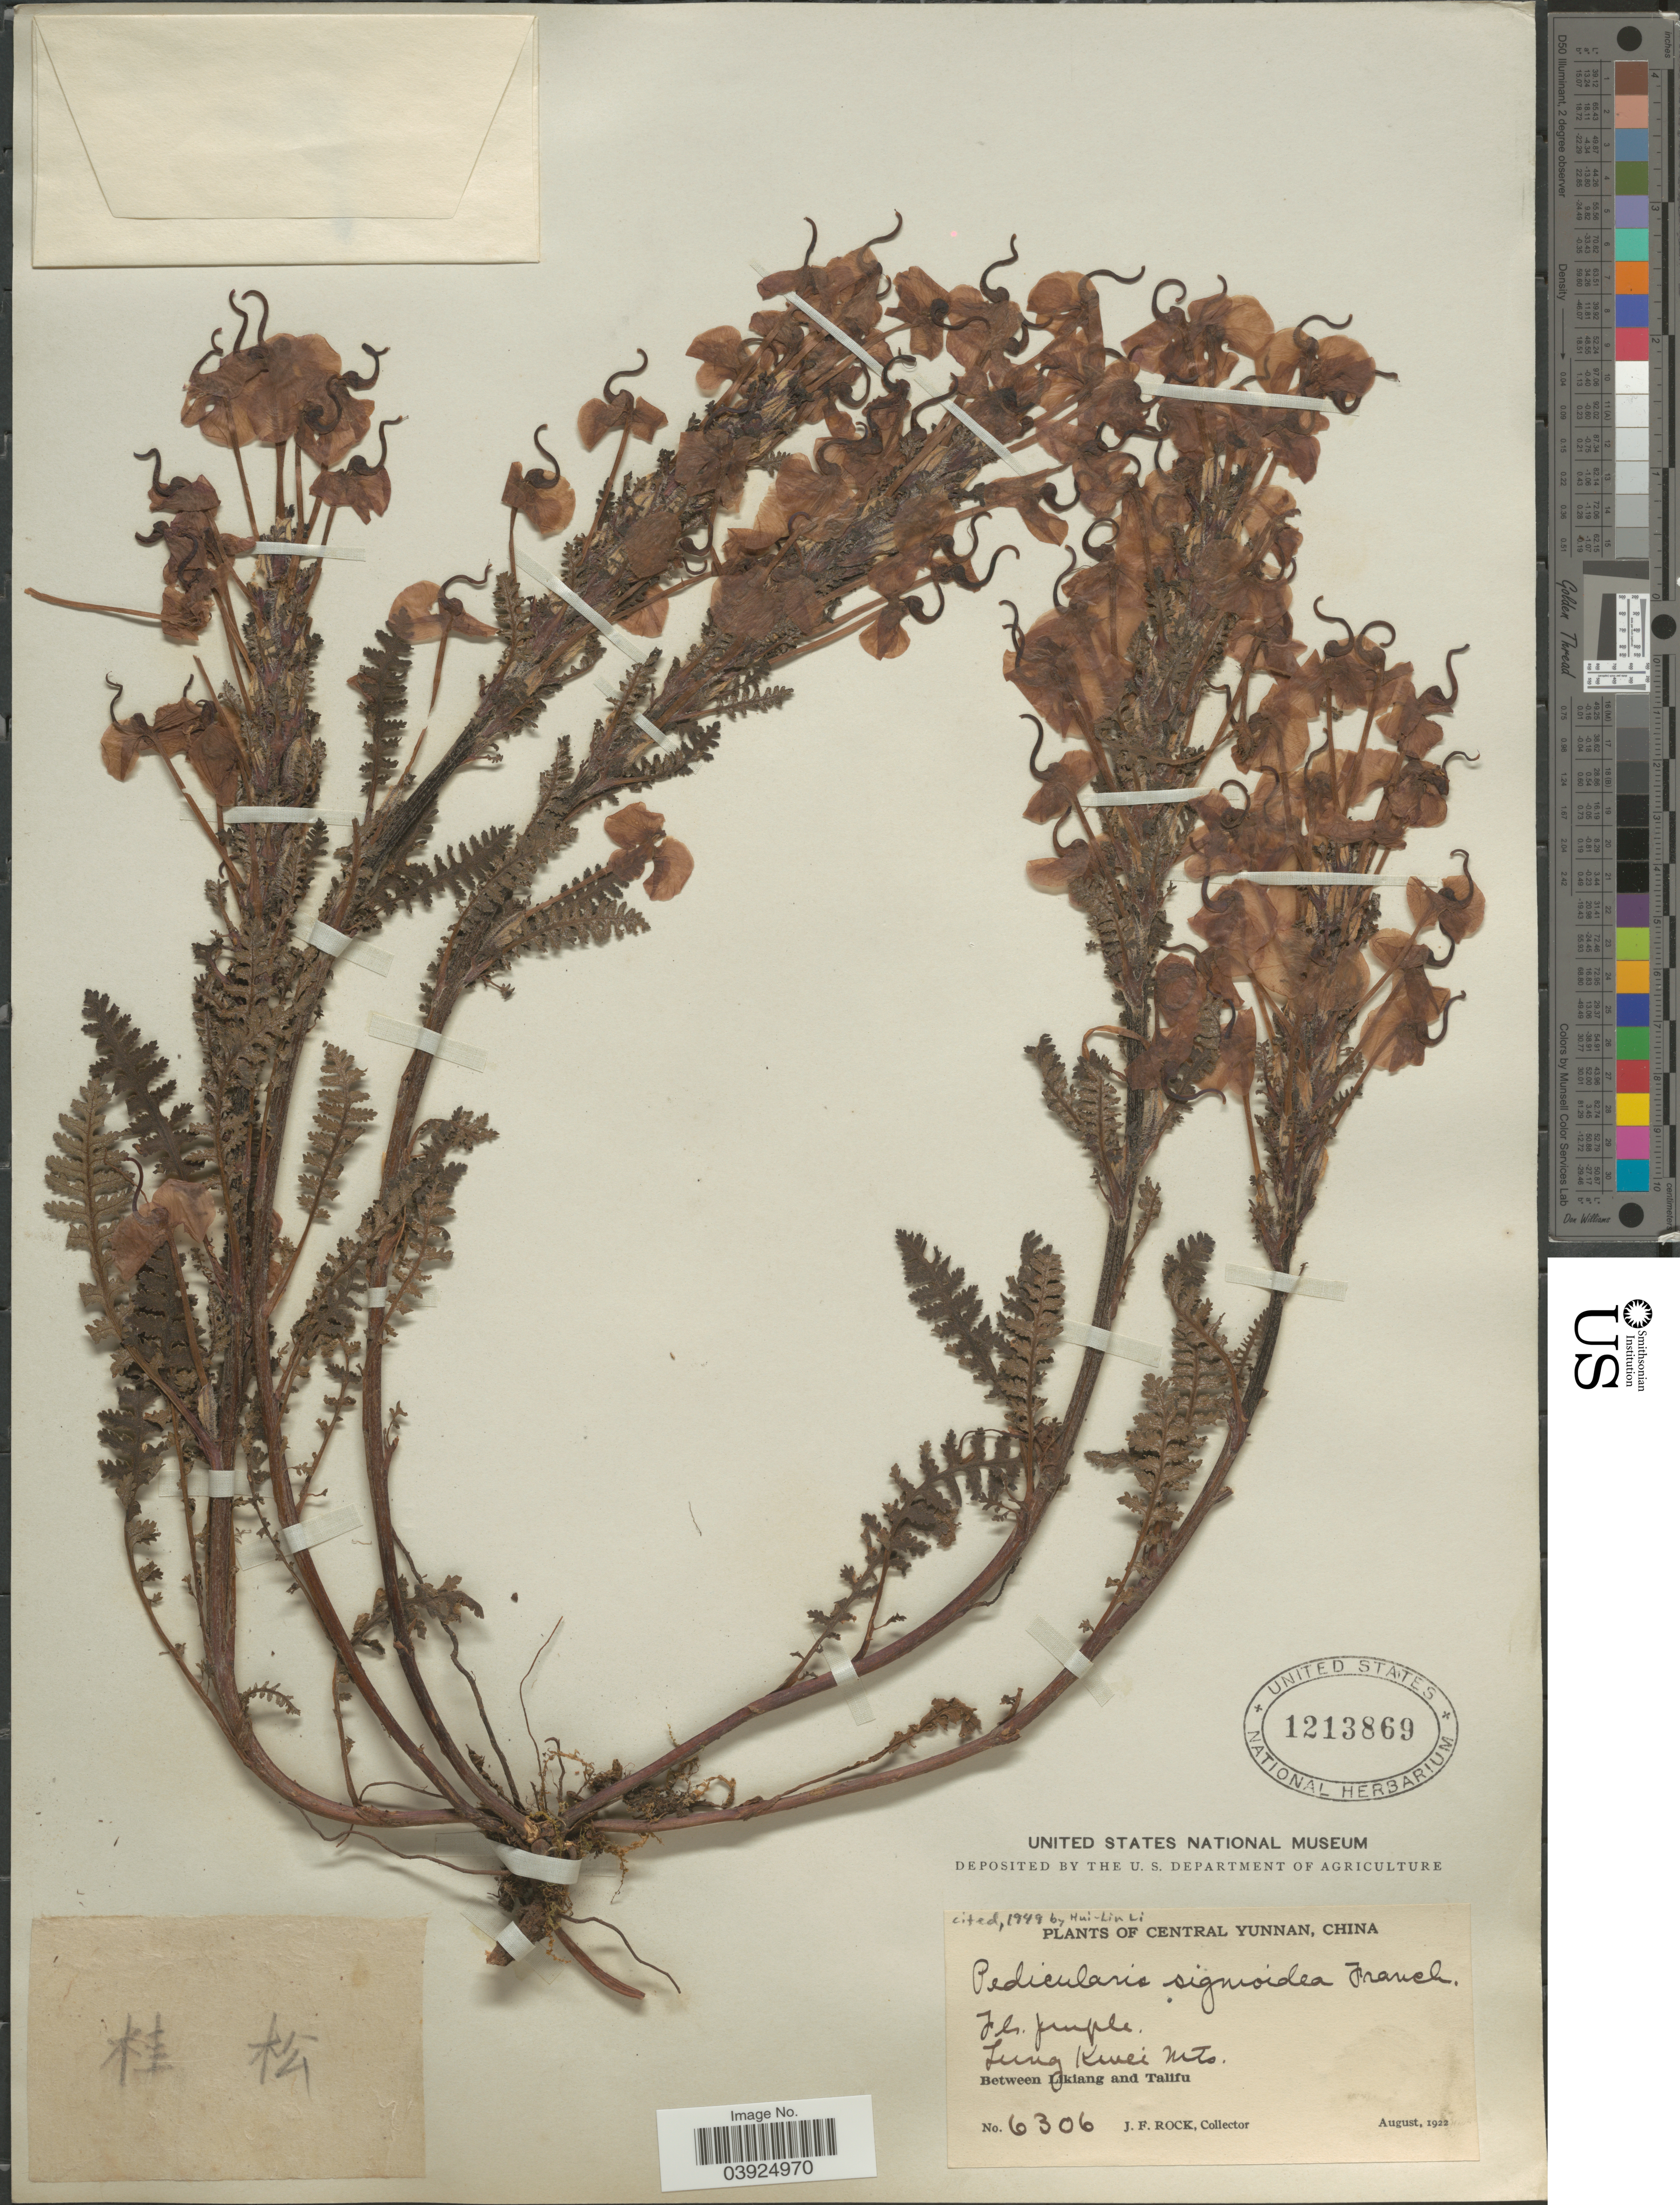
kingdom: Plantae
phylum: Tracheophyta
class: Magnoliopsida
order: Lamiales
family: Orobanchaceae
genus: Pedicularis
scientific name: Pedicularis sigmoidea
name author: Franch. ex Maxim.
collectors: J. Rock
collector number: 6306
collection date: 1922-08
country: China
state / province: Yunnan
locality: Central Yunnan. Lung Kwei Mts. Between Likiang and Talifu.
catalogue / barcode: US 1213869